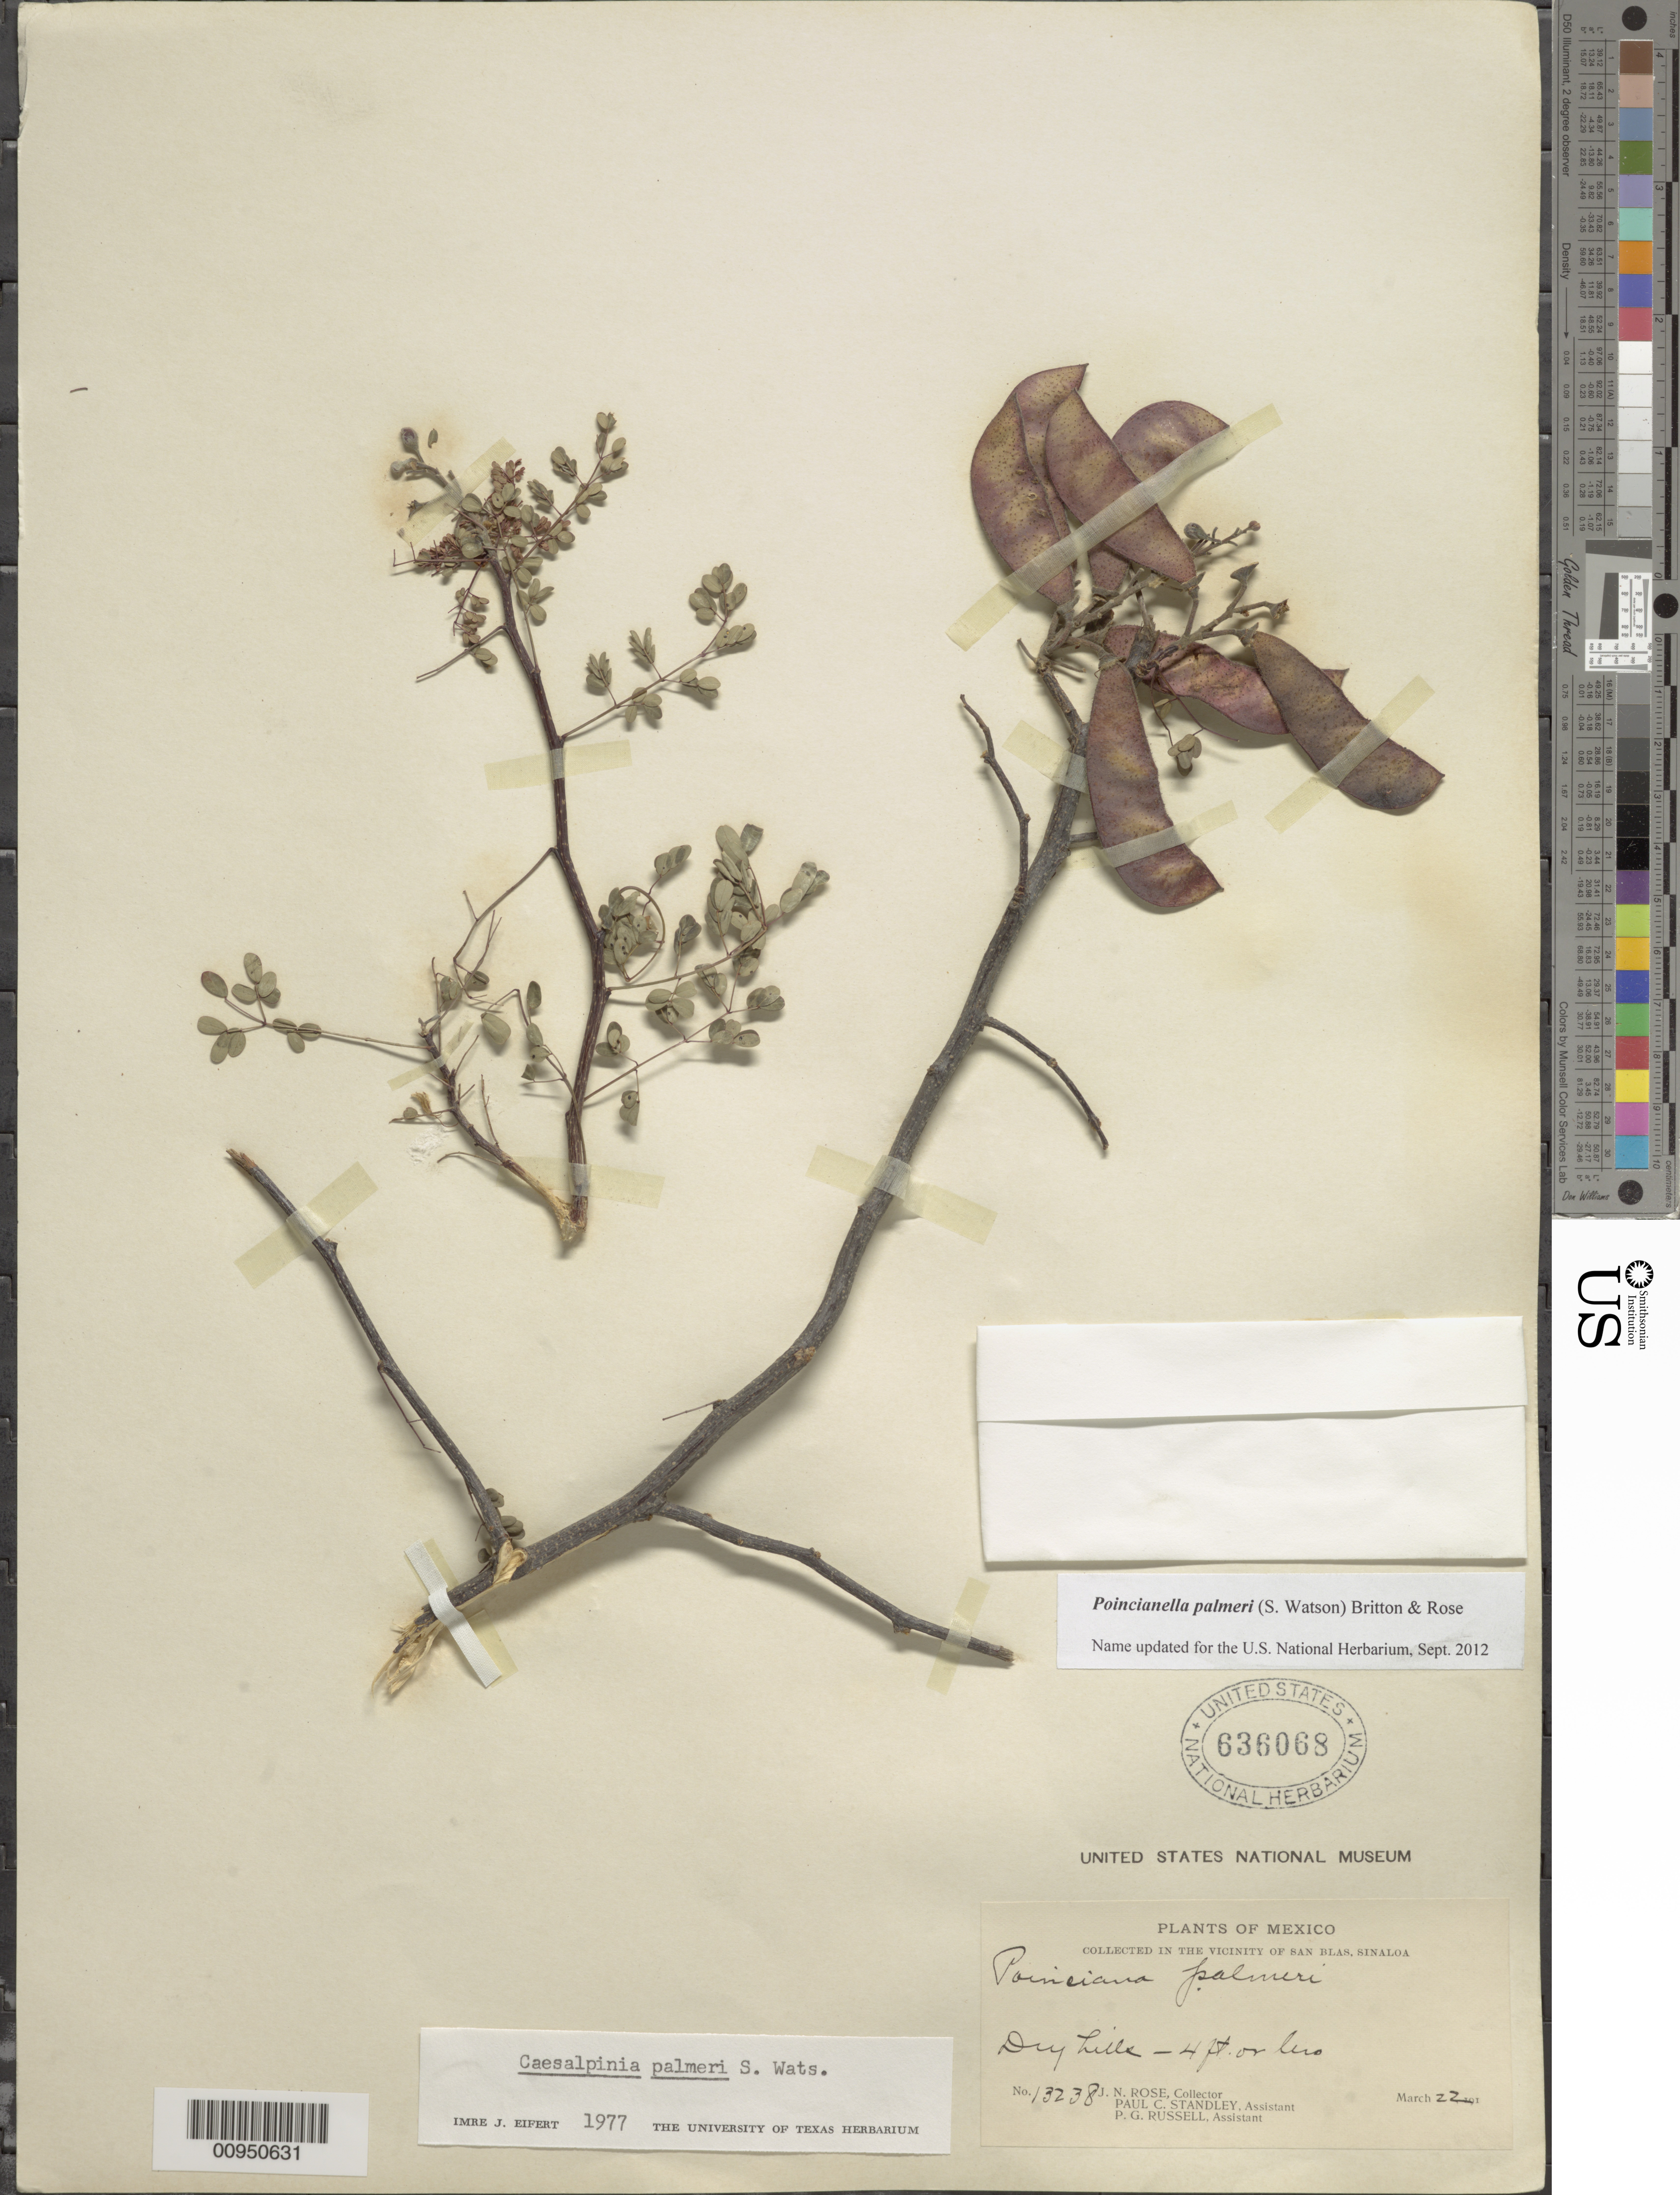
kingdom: Plantae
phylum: Tracheophyta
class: Magnoliopsida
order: Fabales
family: Fabaceae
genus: Erythrostemon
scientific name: Erythrostemon palmeri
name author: (S. Watson) Gagnon & G.P. Lewis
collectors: J. N. Rose, P. C. Standley & P. G. Russell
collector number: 13238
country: Mexico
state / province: Sinaloa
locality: San Blas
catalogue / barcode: US 636068